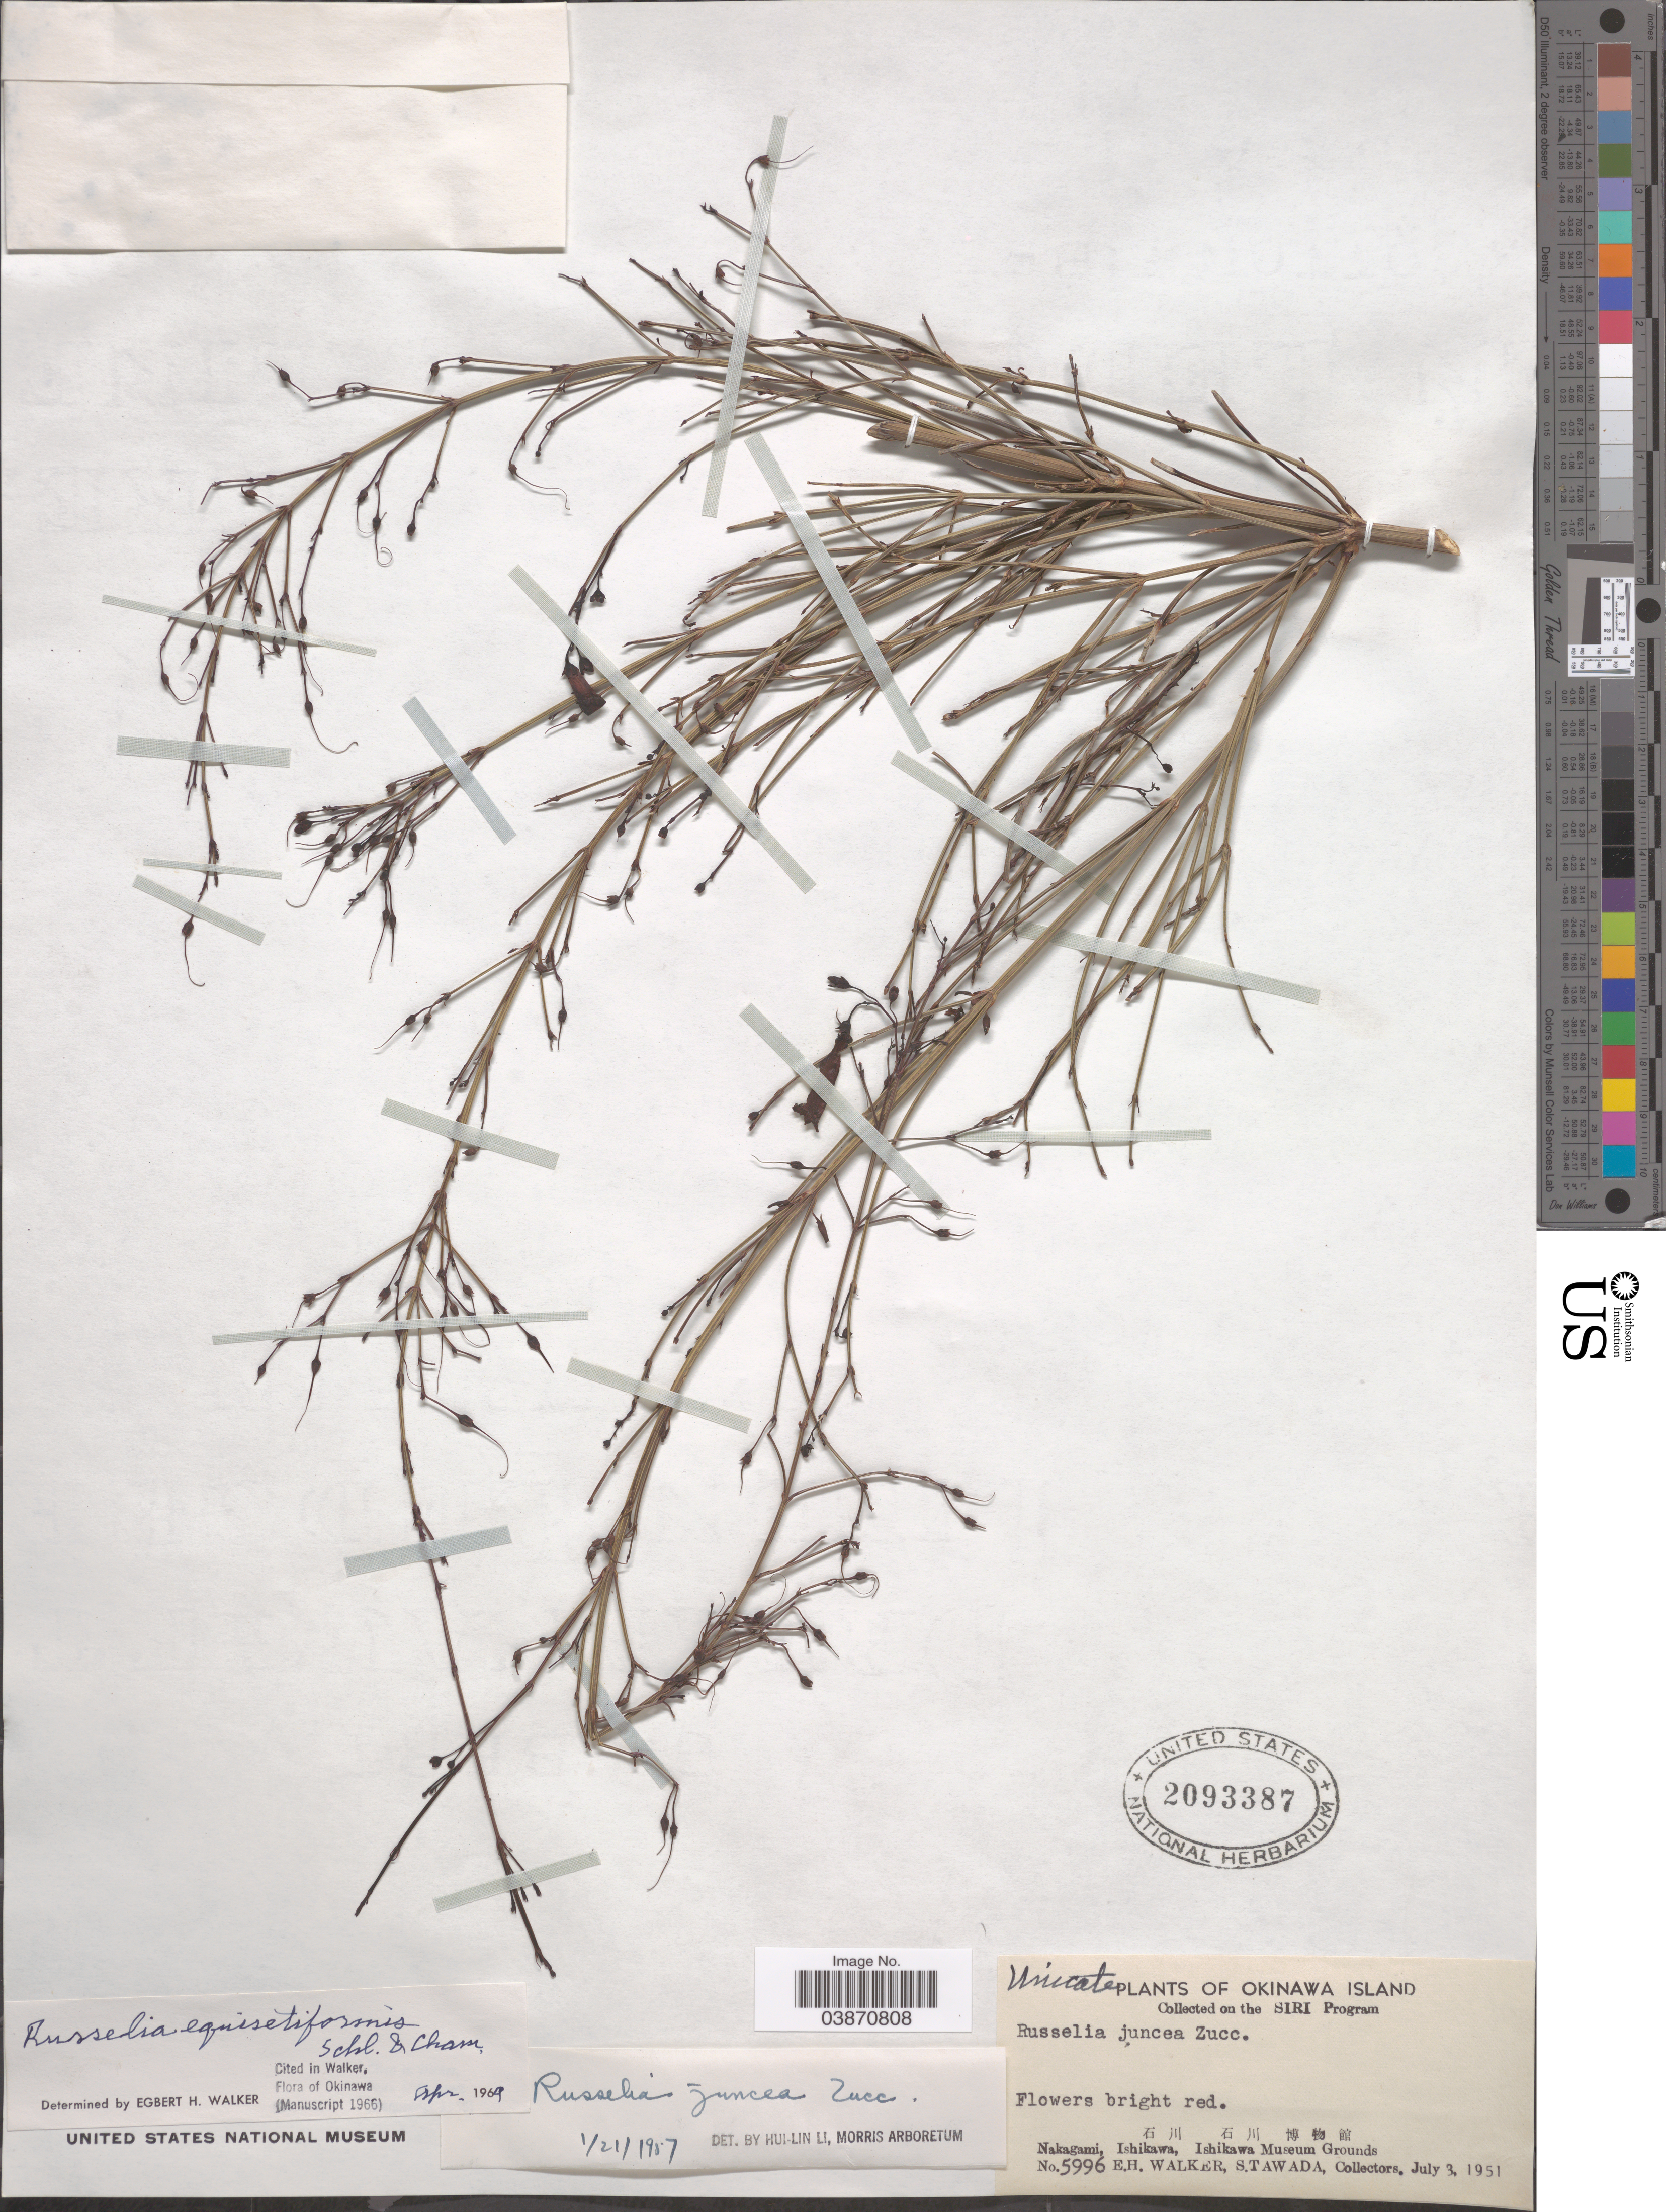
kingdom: Plantae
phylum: Tracheophyta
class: Magnoliopsida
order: Lamiales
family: Plantaginaceae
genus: Russelia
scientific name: Russelia equisetiformis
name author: Schltdl. & Cham.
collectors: E. H. Walker & S. Tawada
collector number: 5996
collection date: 1951-07-03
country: Japan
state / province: Okinawa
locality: Okinawa Island. X. Nakagami, Ishikawa, Ishikawa Museum Grounds.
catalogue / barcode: US 2093387